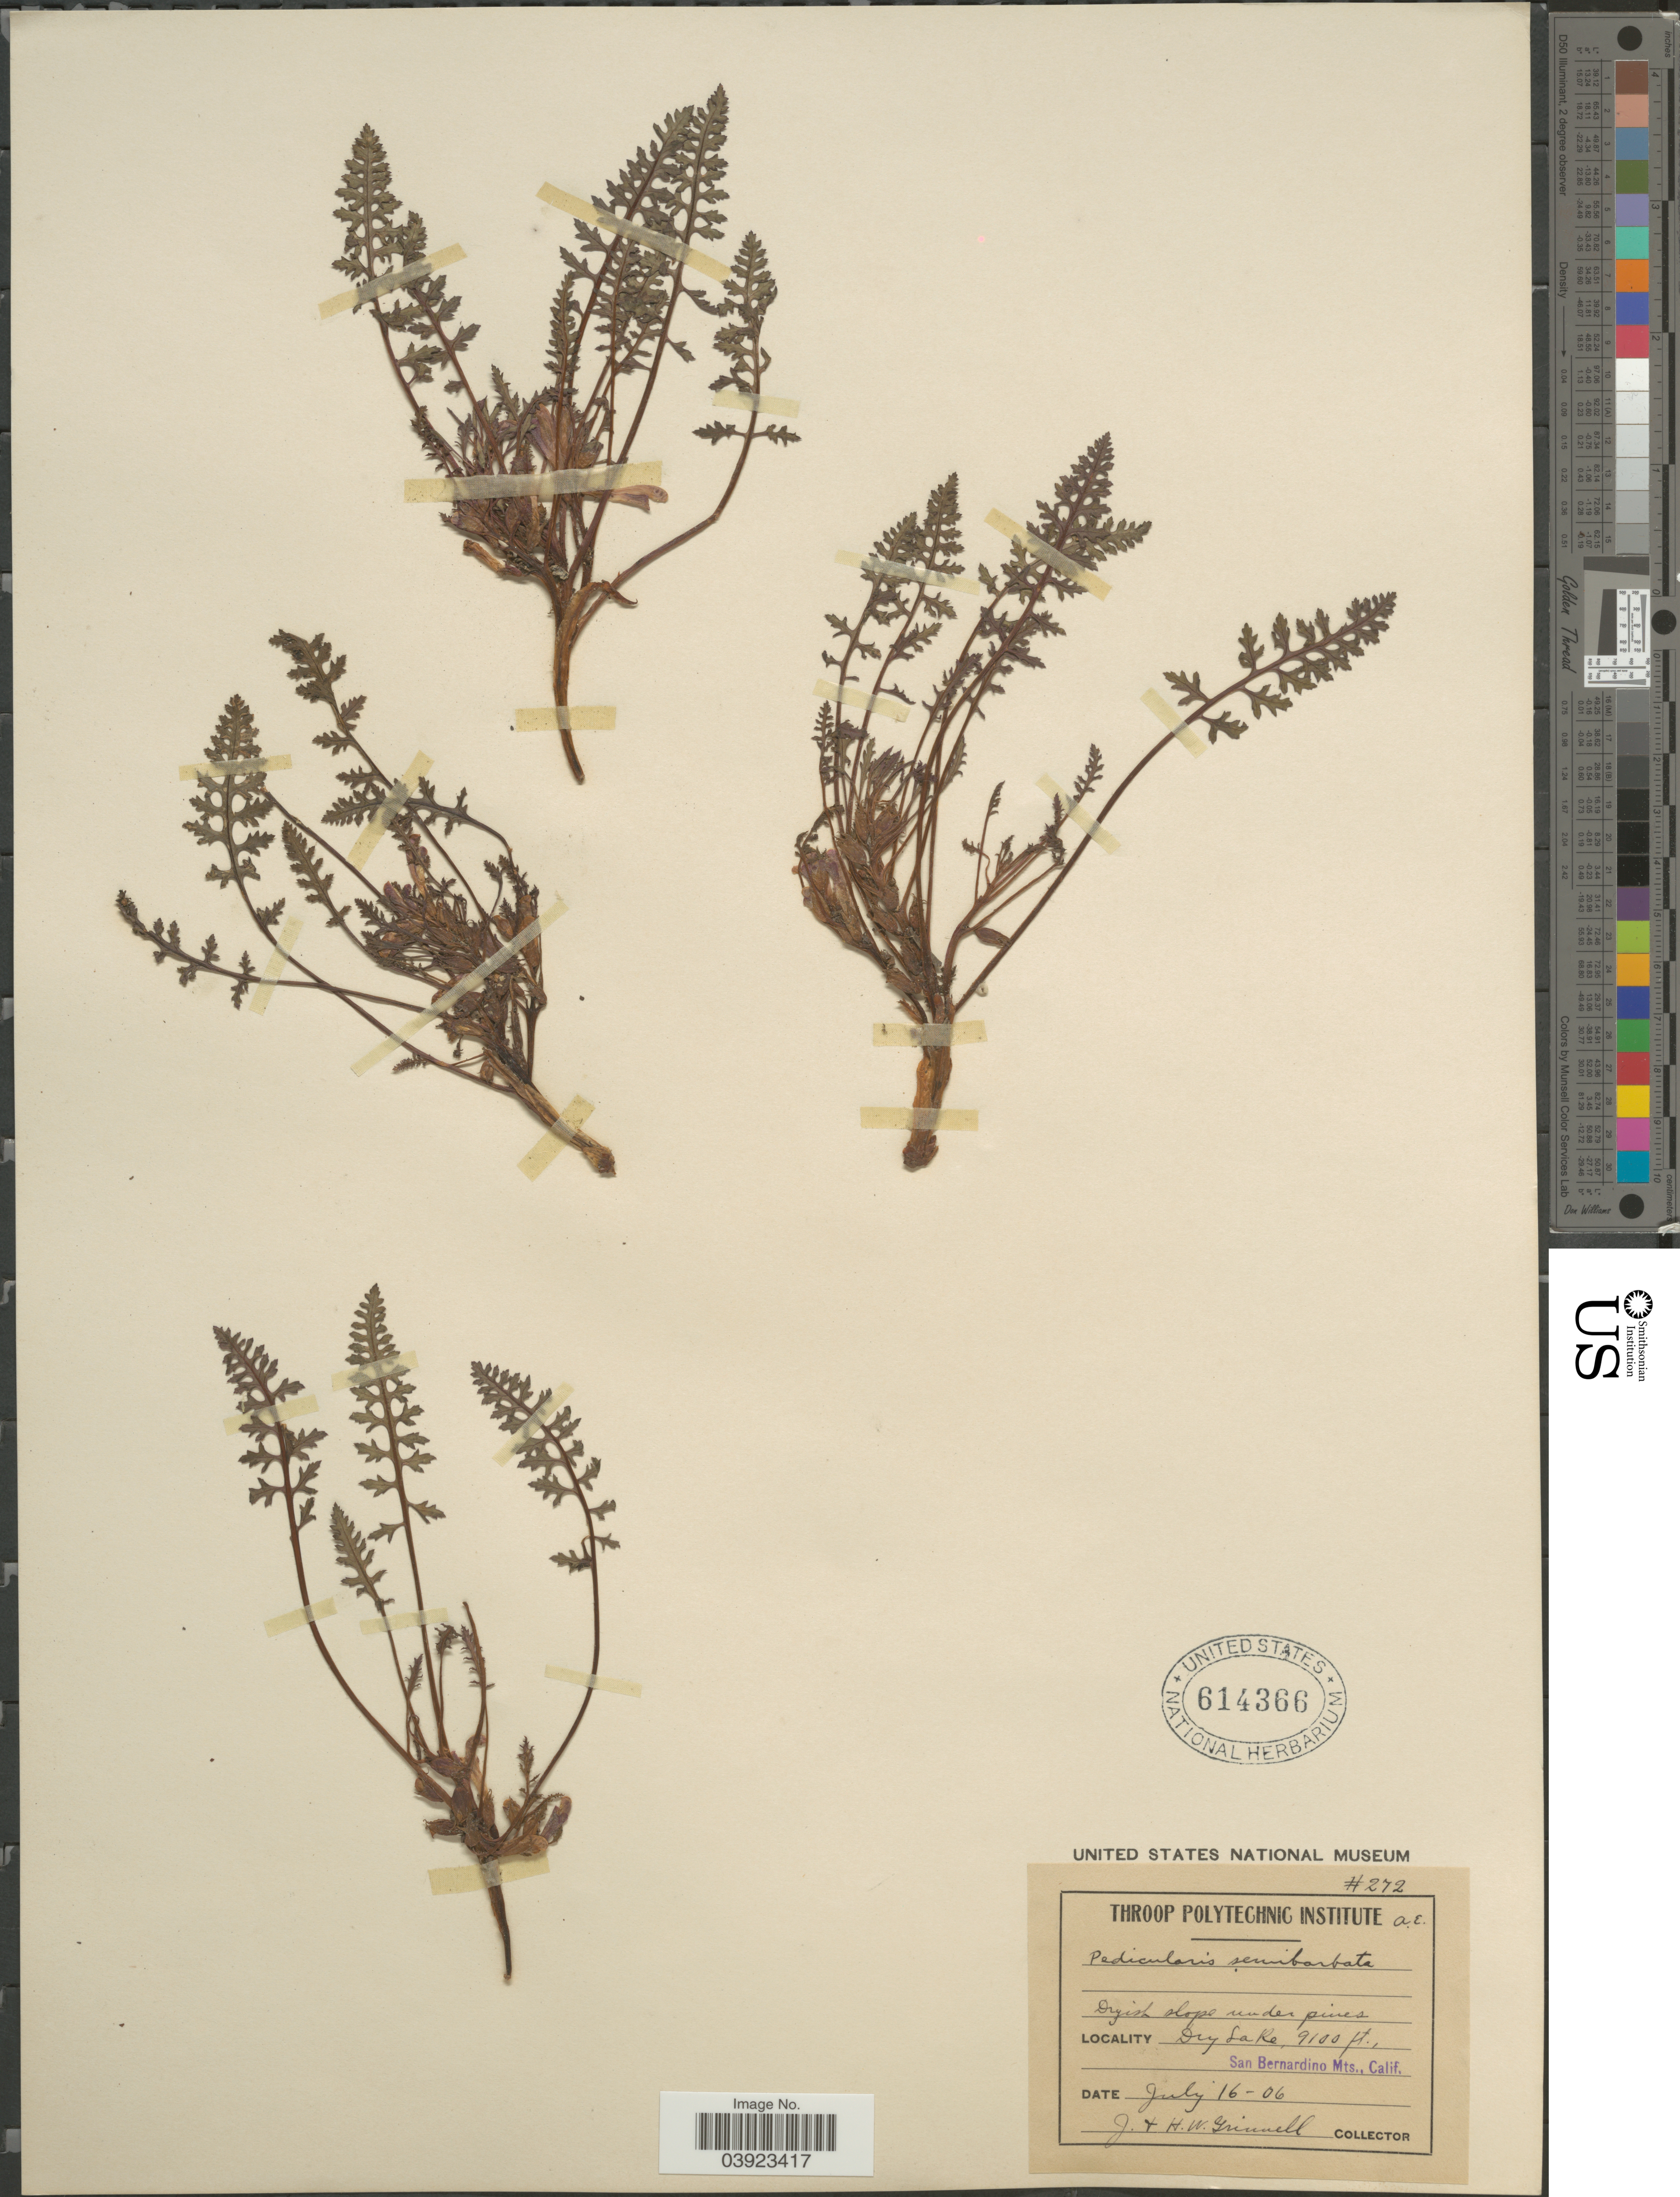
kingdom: Plantae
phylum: Tracheophyta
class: Magnoliopsida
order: Lamiales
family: Orobanchaceae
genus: Pedicularis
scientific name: Pedicularis semibarbata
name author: A. Gray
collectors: J. Grinnell & H. Grinnell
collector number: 272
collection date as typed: Transcribed d/m/y: 16/7/6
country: United States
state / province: California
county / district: San Bernardino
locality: Dry Lake, San Bernardino Mts.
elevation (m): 2774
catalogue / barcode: US 614366